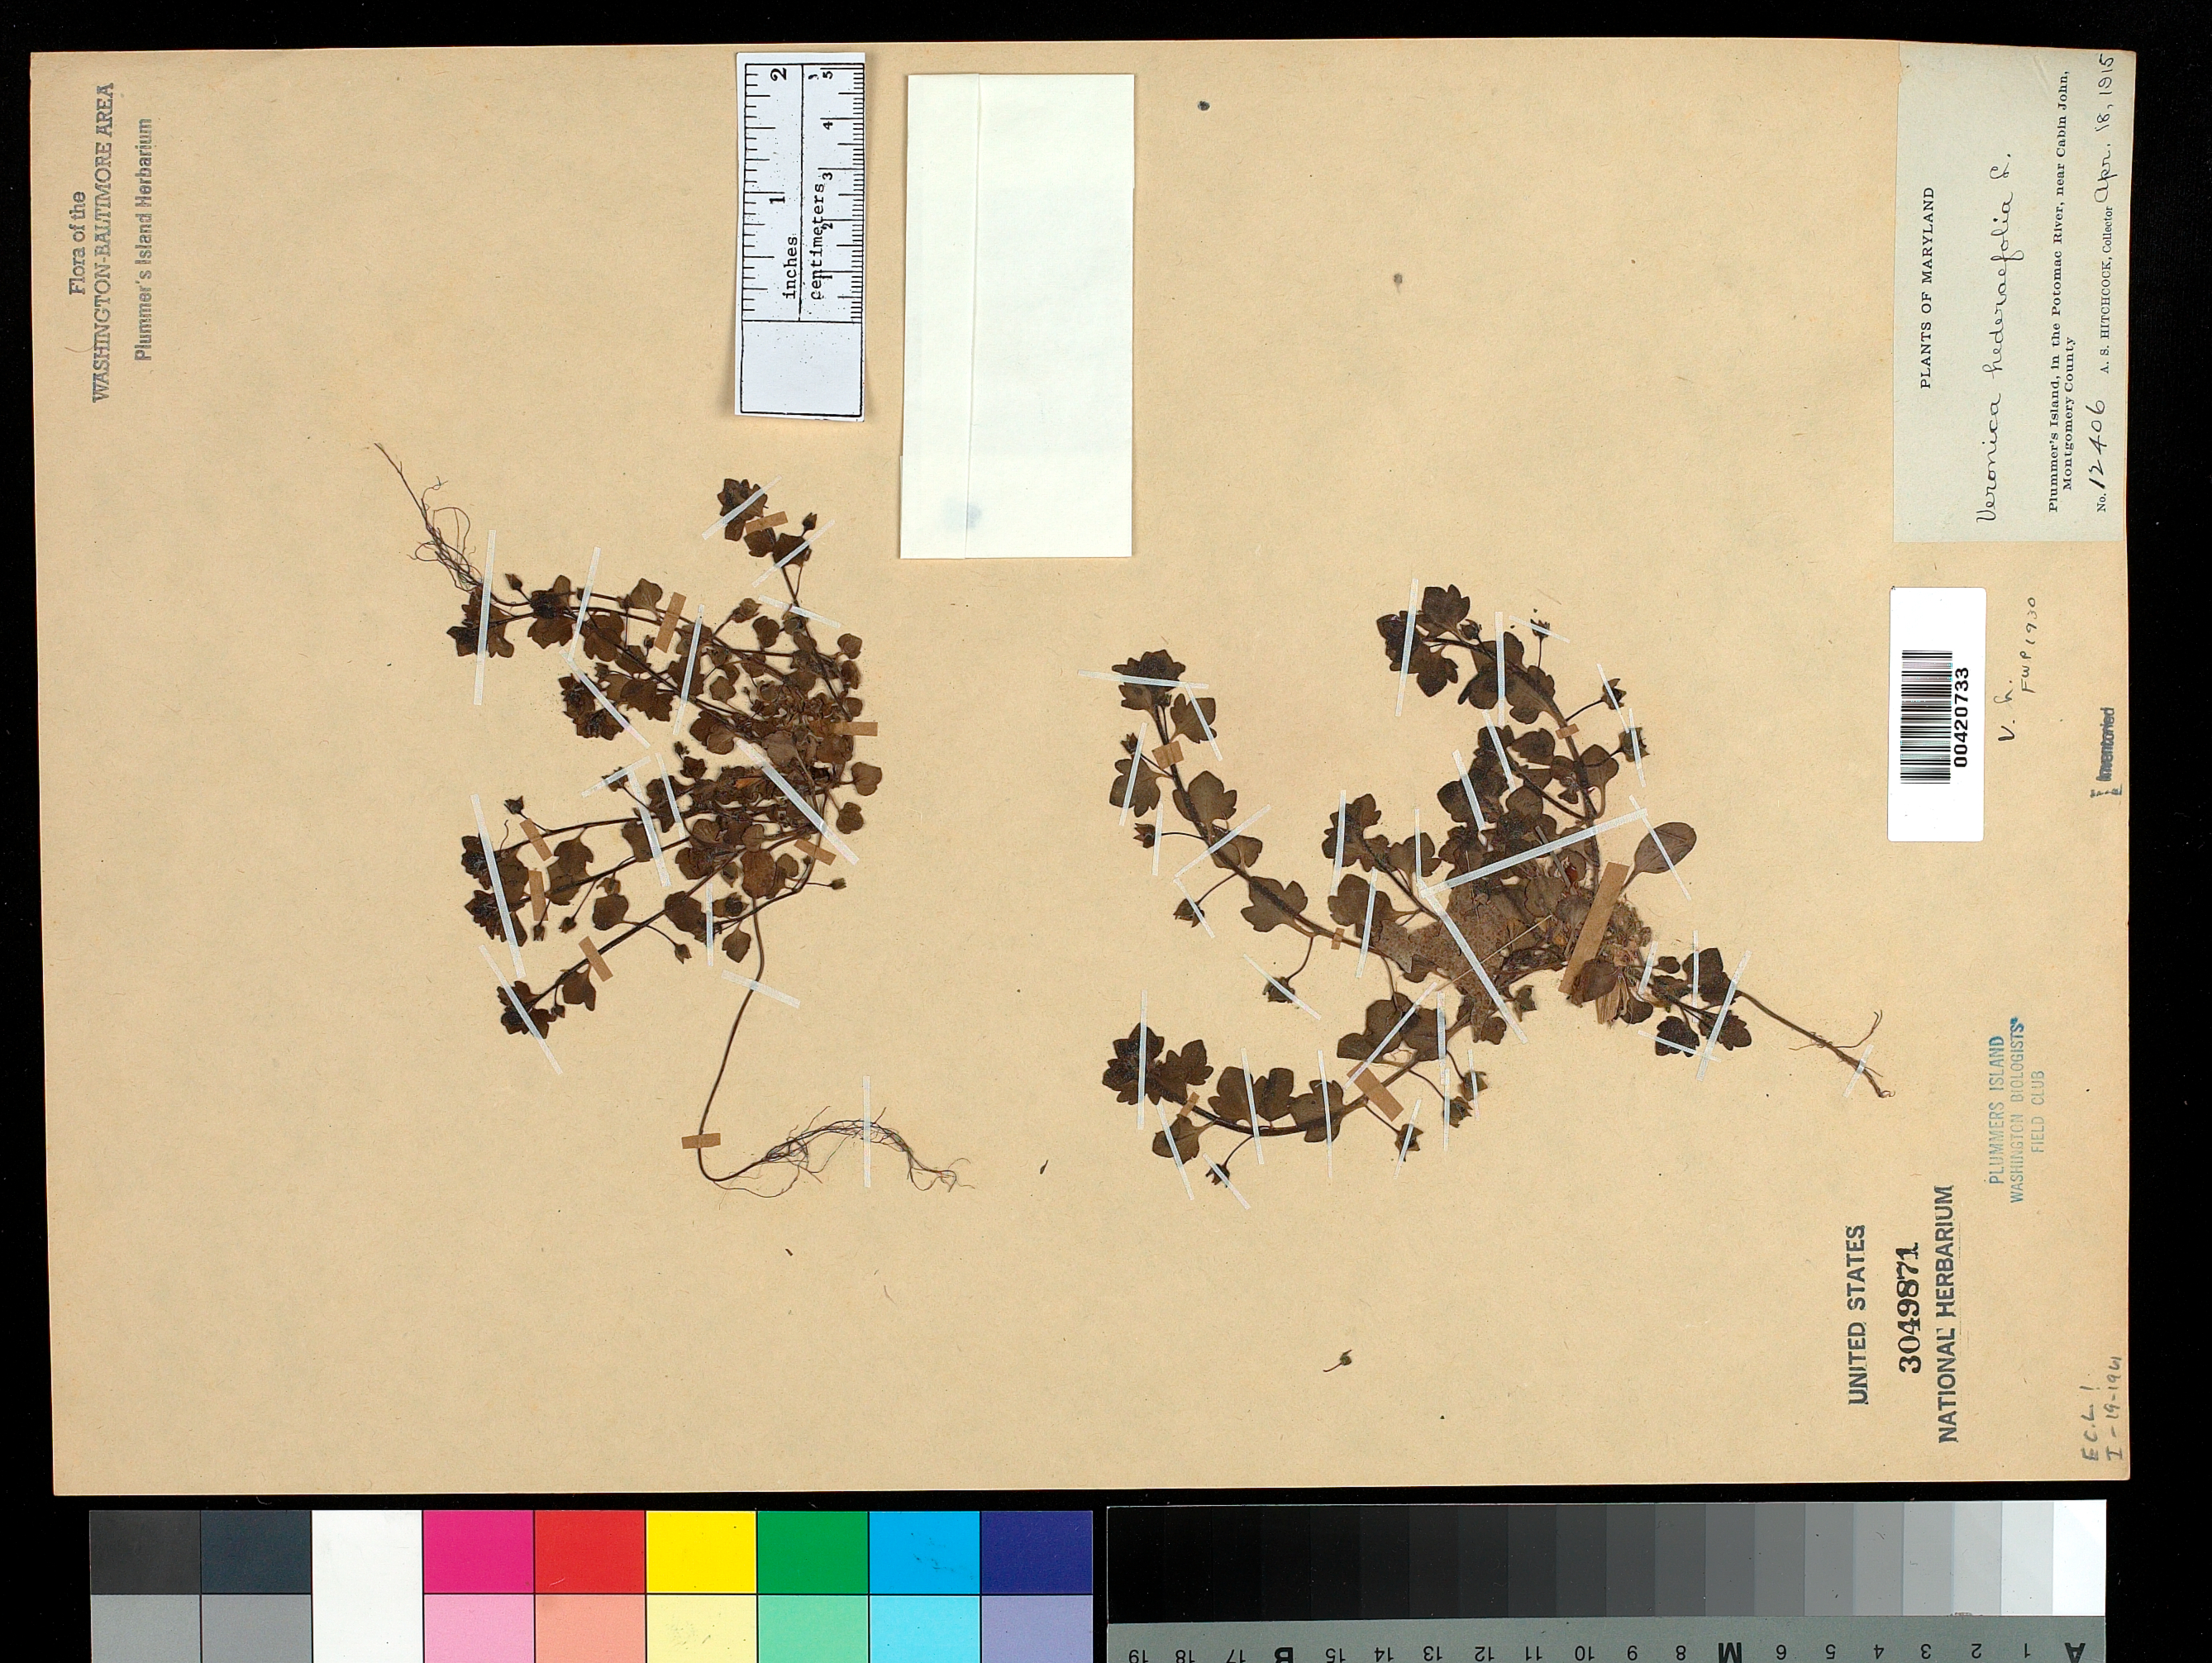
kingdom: Plantae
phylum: Tracheophyta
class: Magnoliopsida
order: Lamiales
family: Plantaginaceae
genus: Veronica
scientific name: Veronica hederifolia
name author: L.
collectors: A. S. Hitchcock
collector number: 12406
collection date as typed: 18 Apr 1915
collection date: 1915-04-18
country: United States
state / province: Maryland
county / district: Montgomery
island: Plummers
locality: Plummer's Island Plummers Island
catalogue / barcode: US 3049871